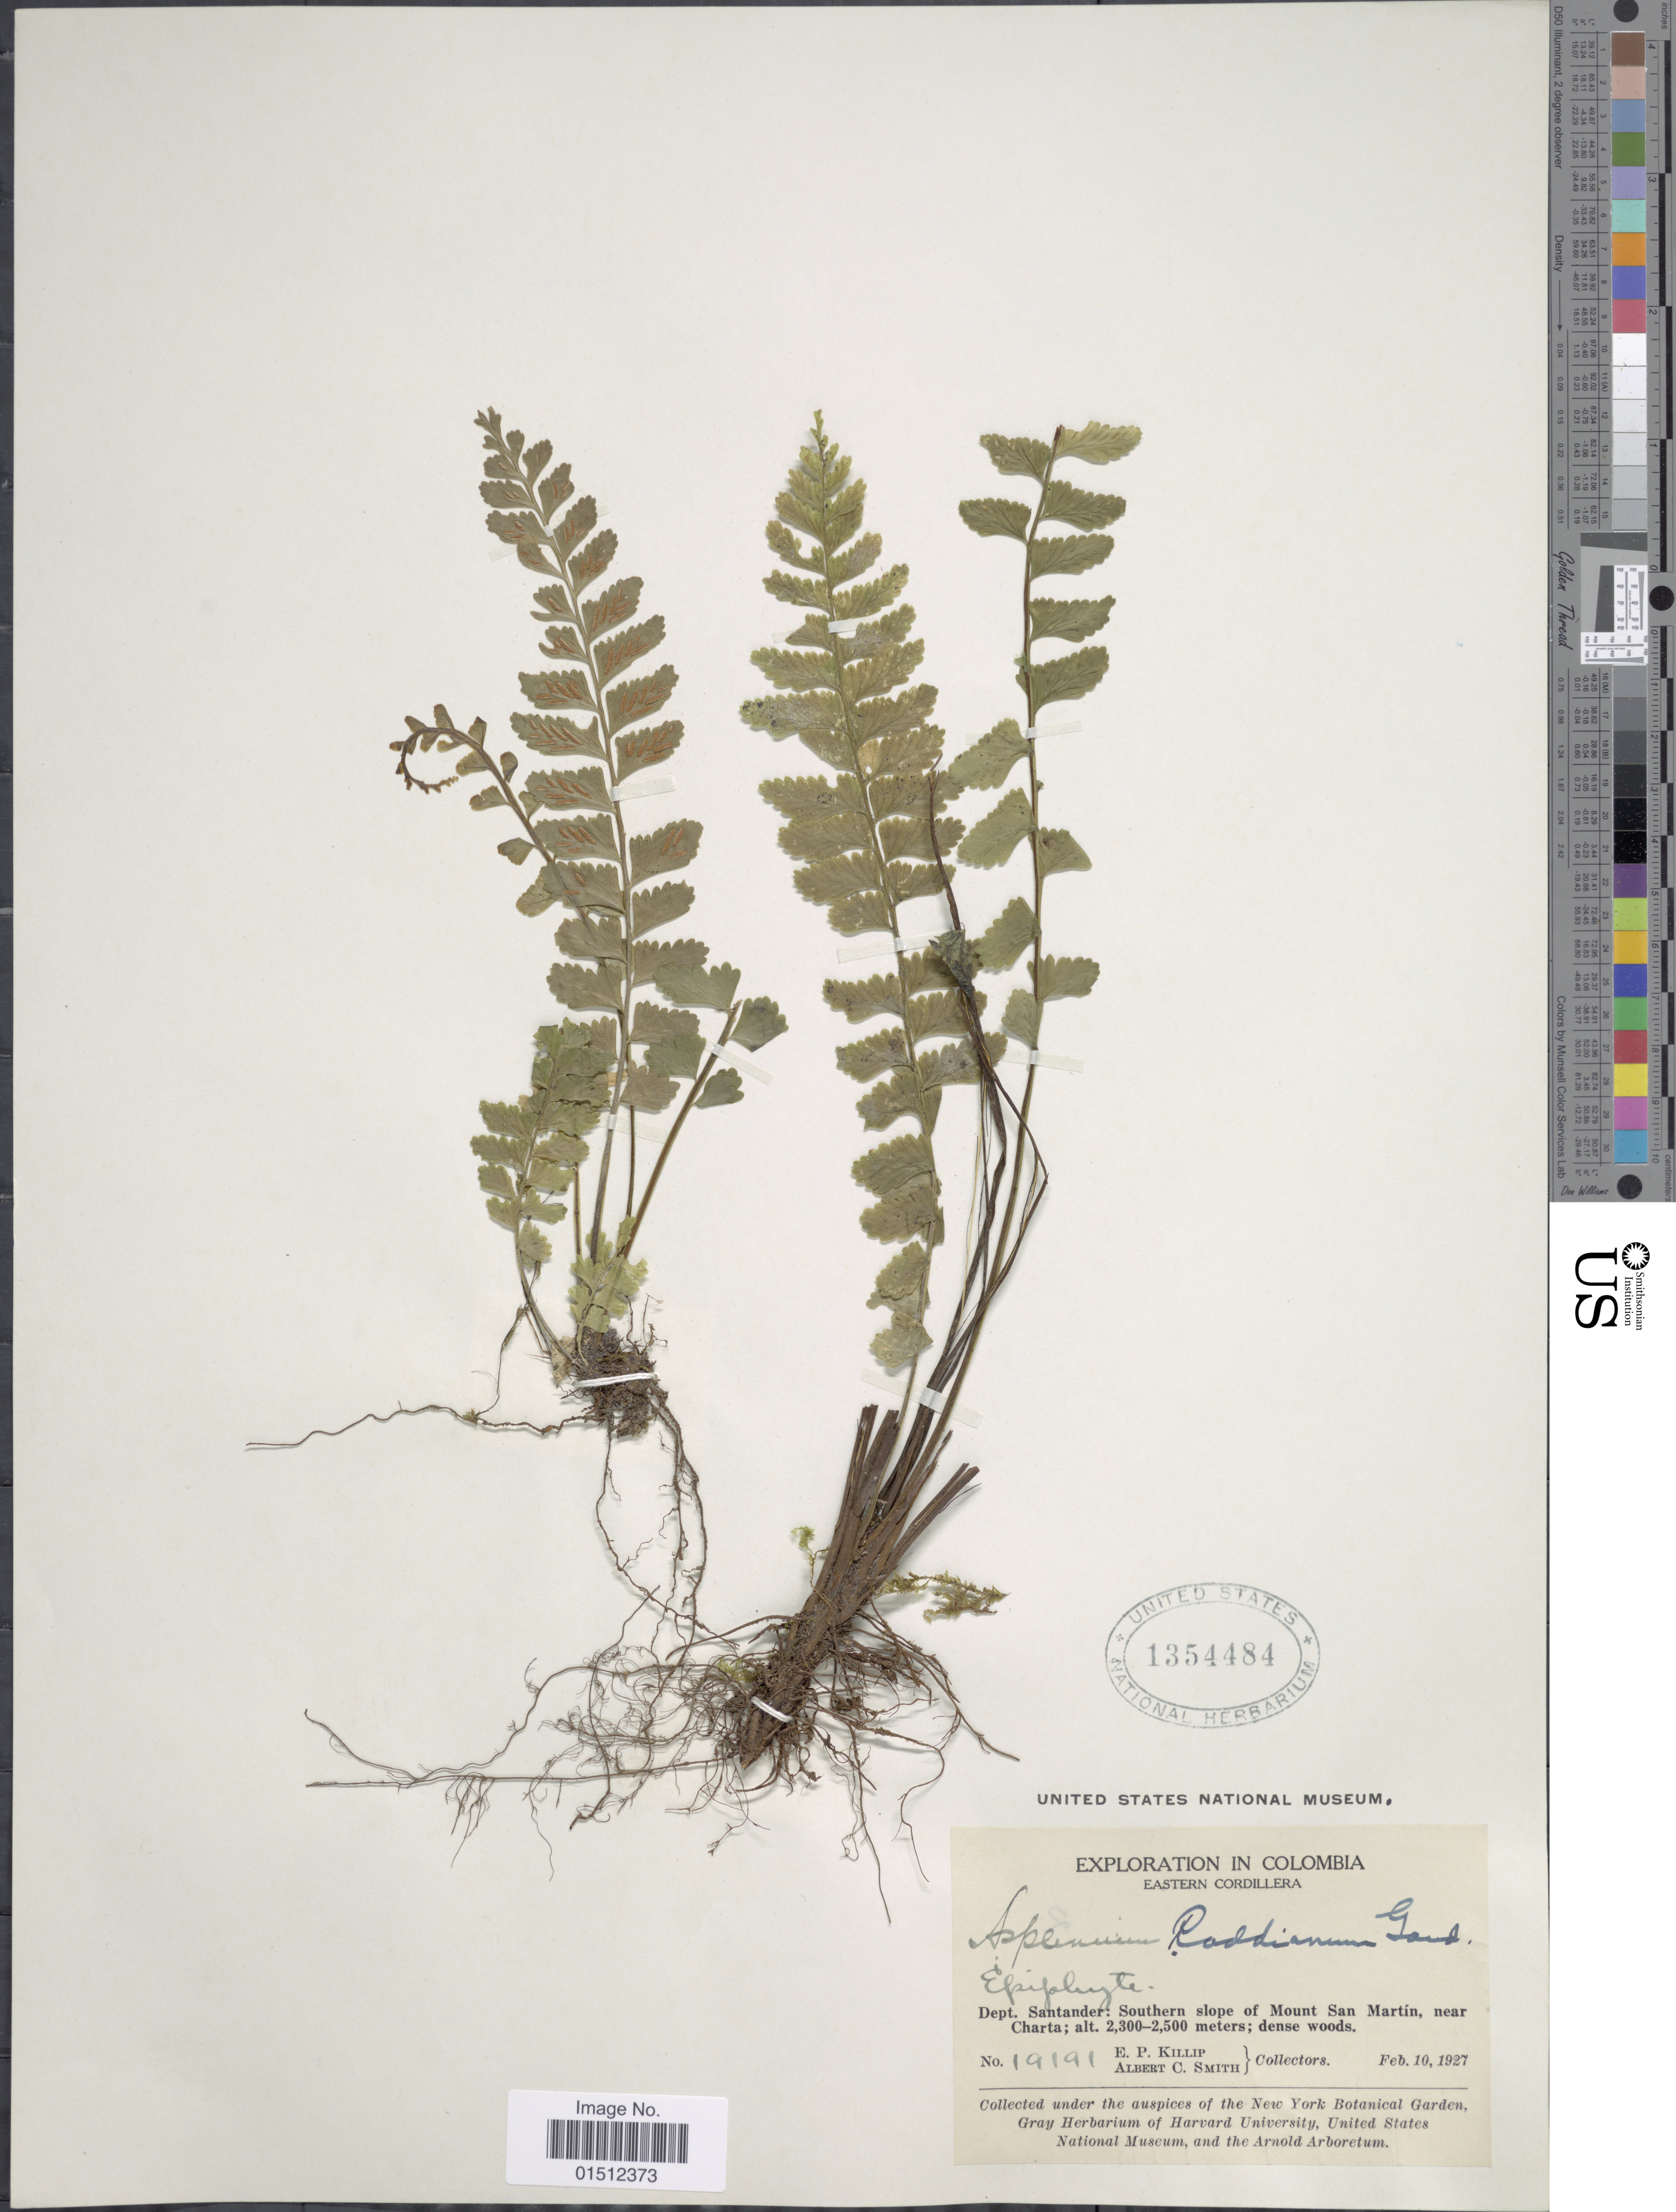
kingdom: Plantae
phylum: Tracheophyta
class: Polypodiopsida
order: Polypodiales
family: Aspleniaceae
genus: Asplenium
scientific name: Asplenium raddianum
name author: Gaudich.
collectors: E. P. Killip & A. C. Smith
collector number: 19191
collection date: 1927-02-10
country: Colombia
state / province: Santander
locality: Colombia, Eastern Cordillera. Dept. Santander: Southern slope of Mount San Martin, near Charta.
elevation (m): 2300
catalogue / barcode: US 1354484